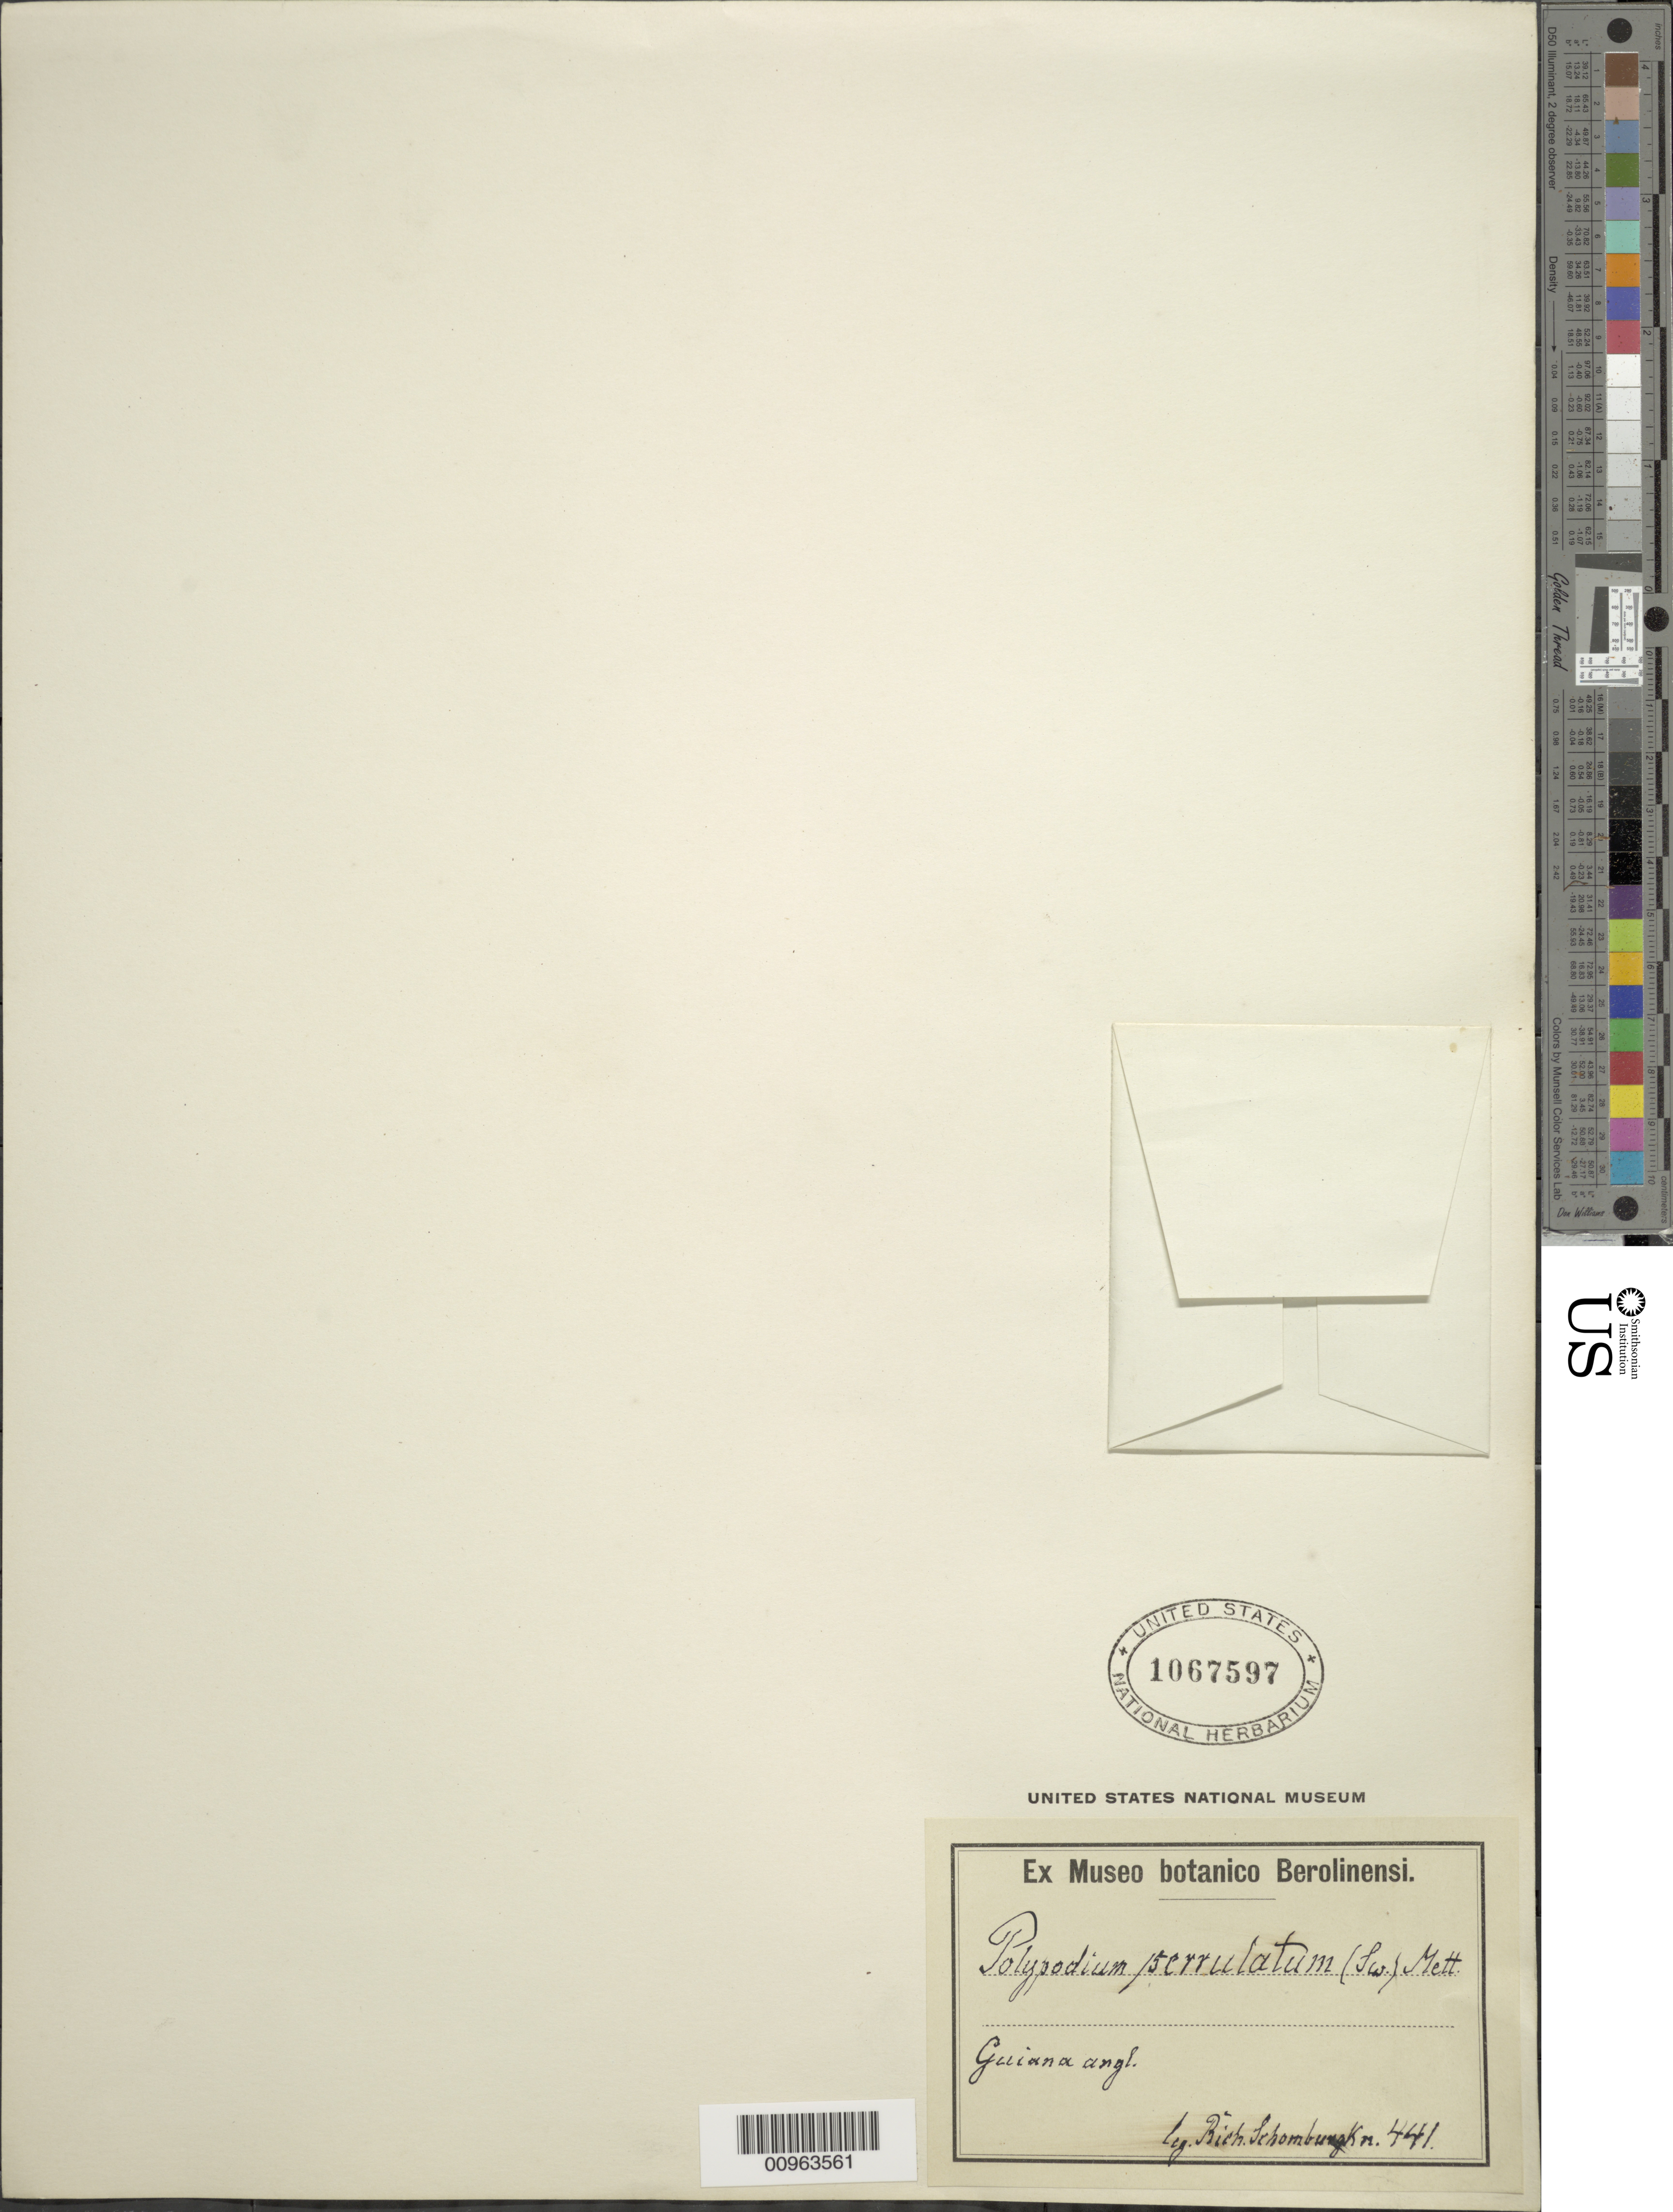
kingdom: Plantae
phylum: Tracheophyta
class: Polypodiopsida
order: Polypodiales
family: Polypodiaceae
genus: Cochlidium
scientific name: Cochlidium serrulatum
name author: (Sw.) L.E. Bishop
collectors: R. H. Schomburgk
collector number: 441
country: Guyana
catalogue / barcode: US 1067597